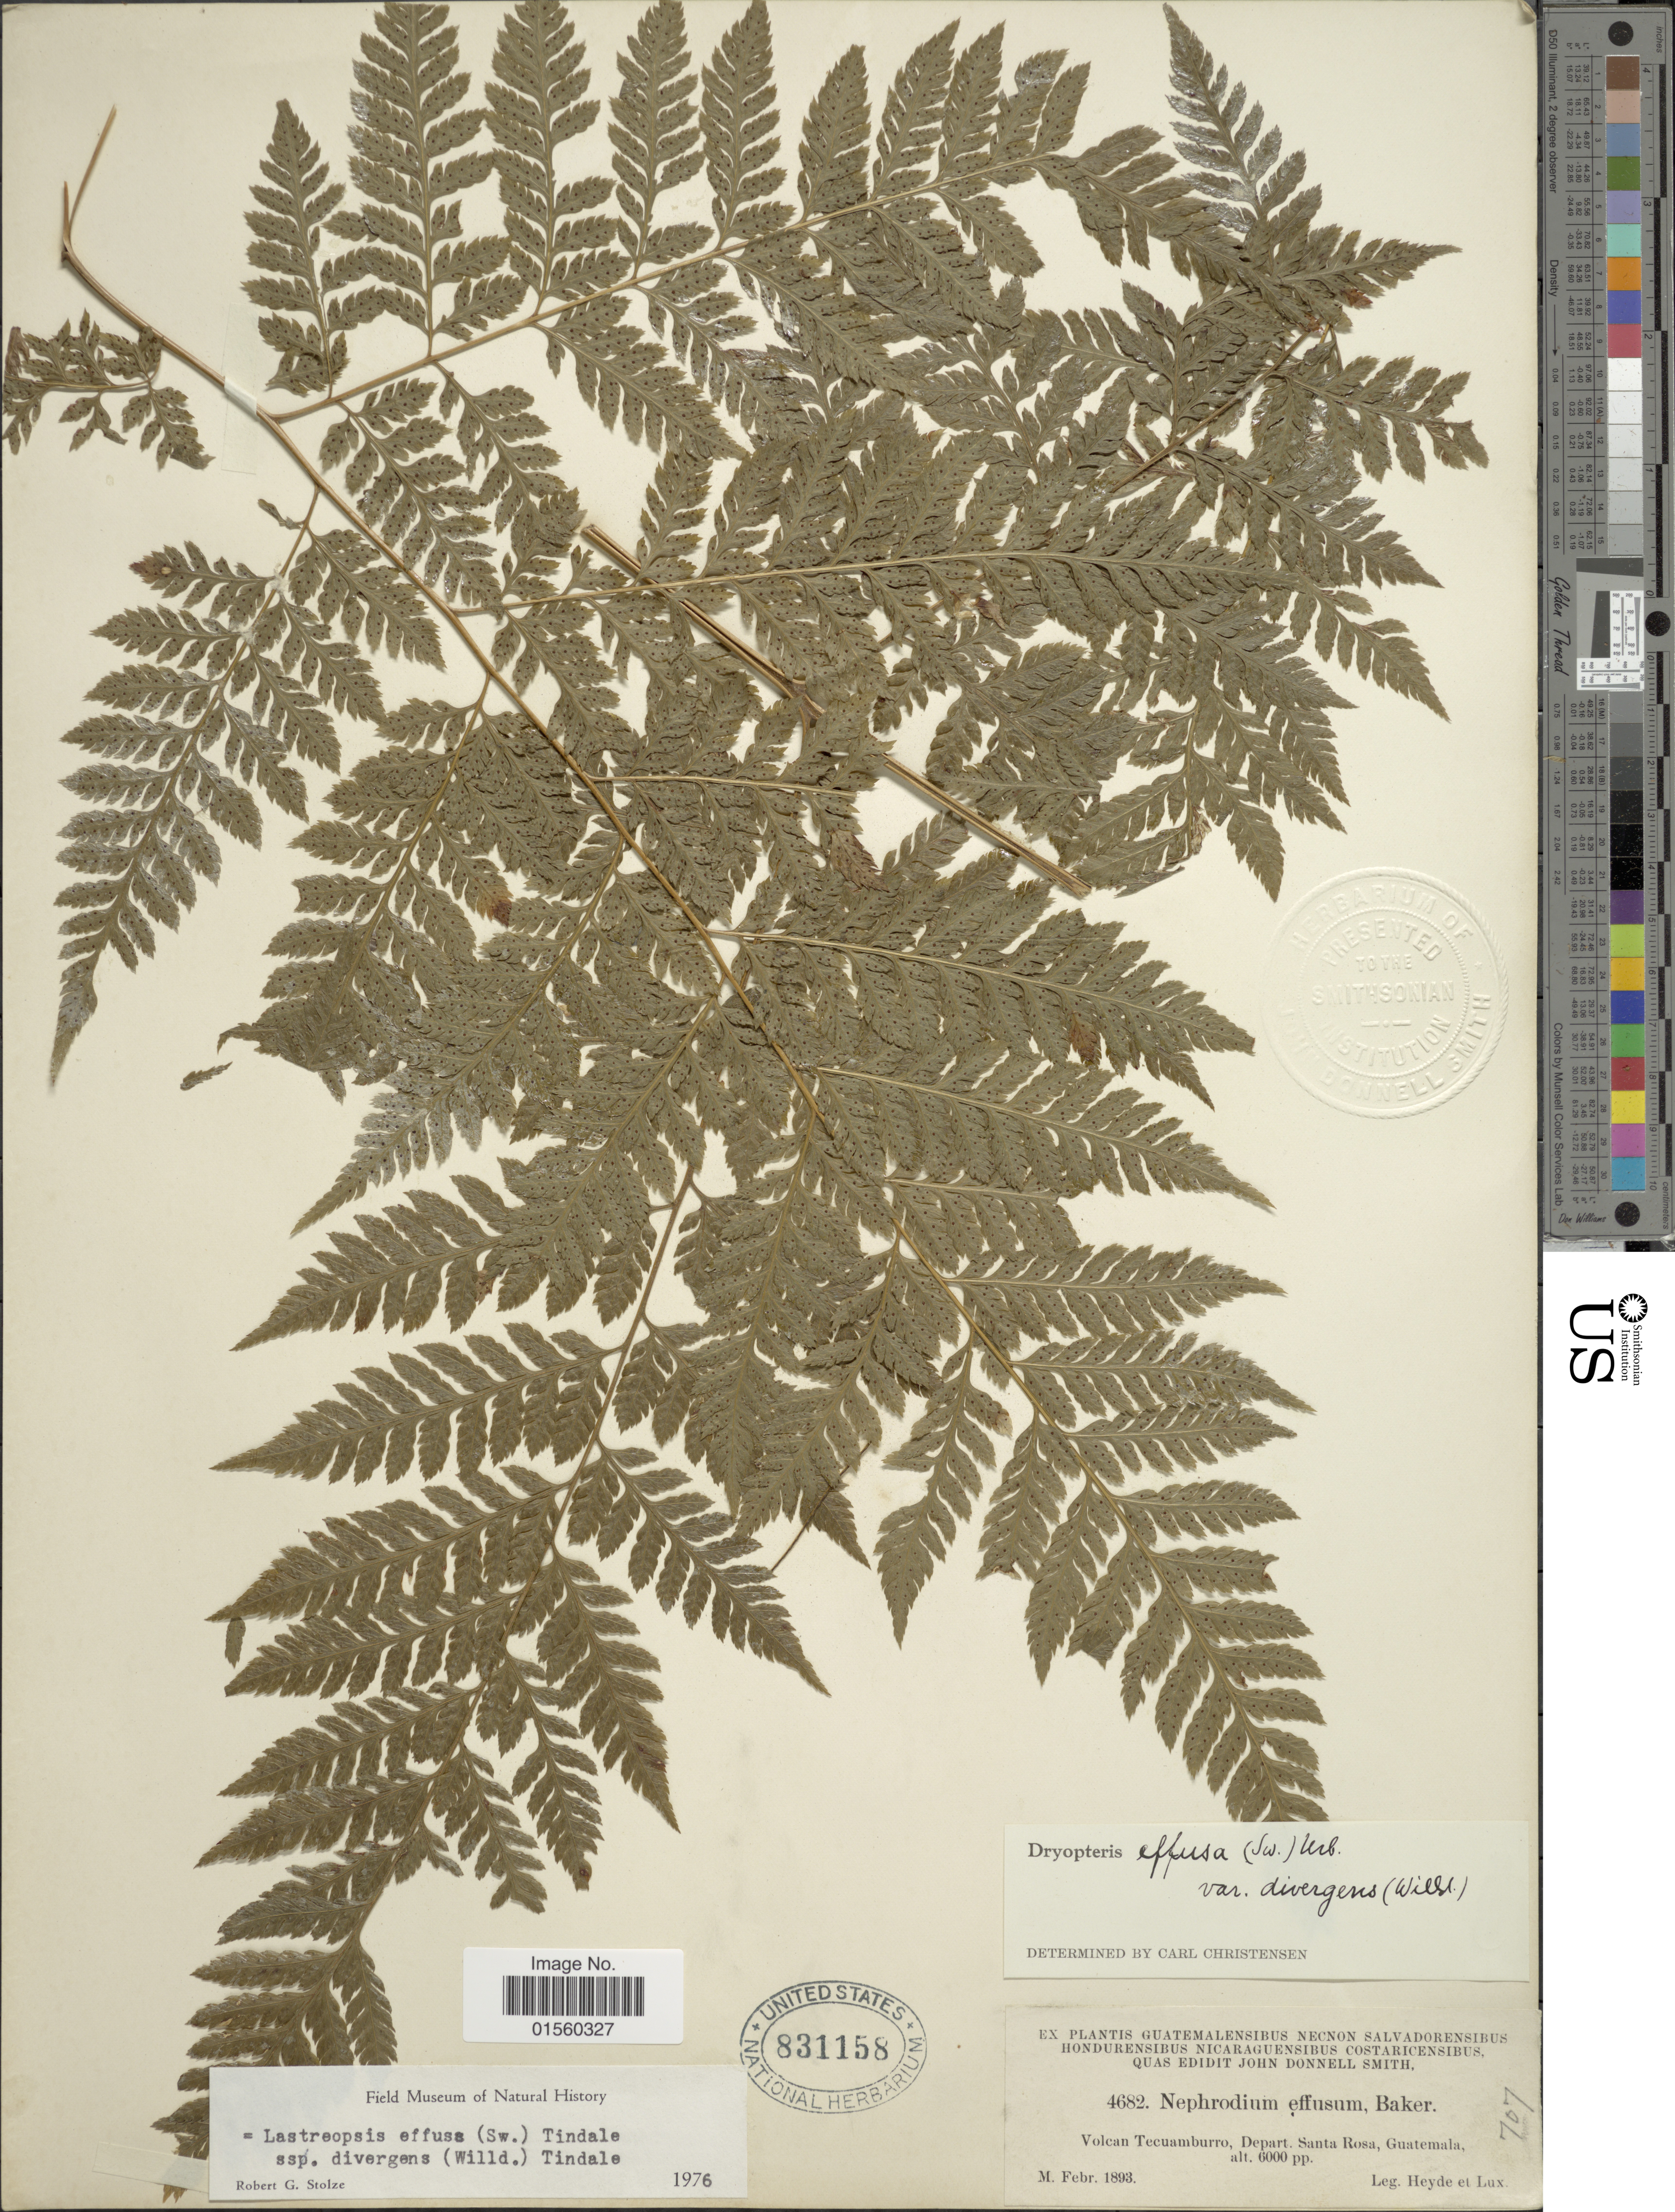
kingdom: Plantae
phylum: Tracheophyta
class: Polypodiopsida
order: Polypodiales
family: Dryopteridaceae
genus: Parapolystichum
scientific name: Parapolystichum effusum var. effusum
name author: (Sw.) Ching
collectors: Heyde & Lux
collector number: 4682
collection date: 1893-02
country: Guatemala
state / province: Santa Rosa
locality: Guatemalensibus, Volcan Tecuamburro, Depart. Santa Rosa, Guatemala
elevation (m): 1829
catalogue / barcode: US 831158